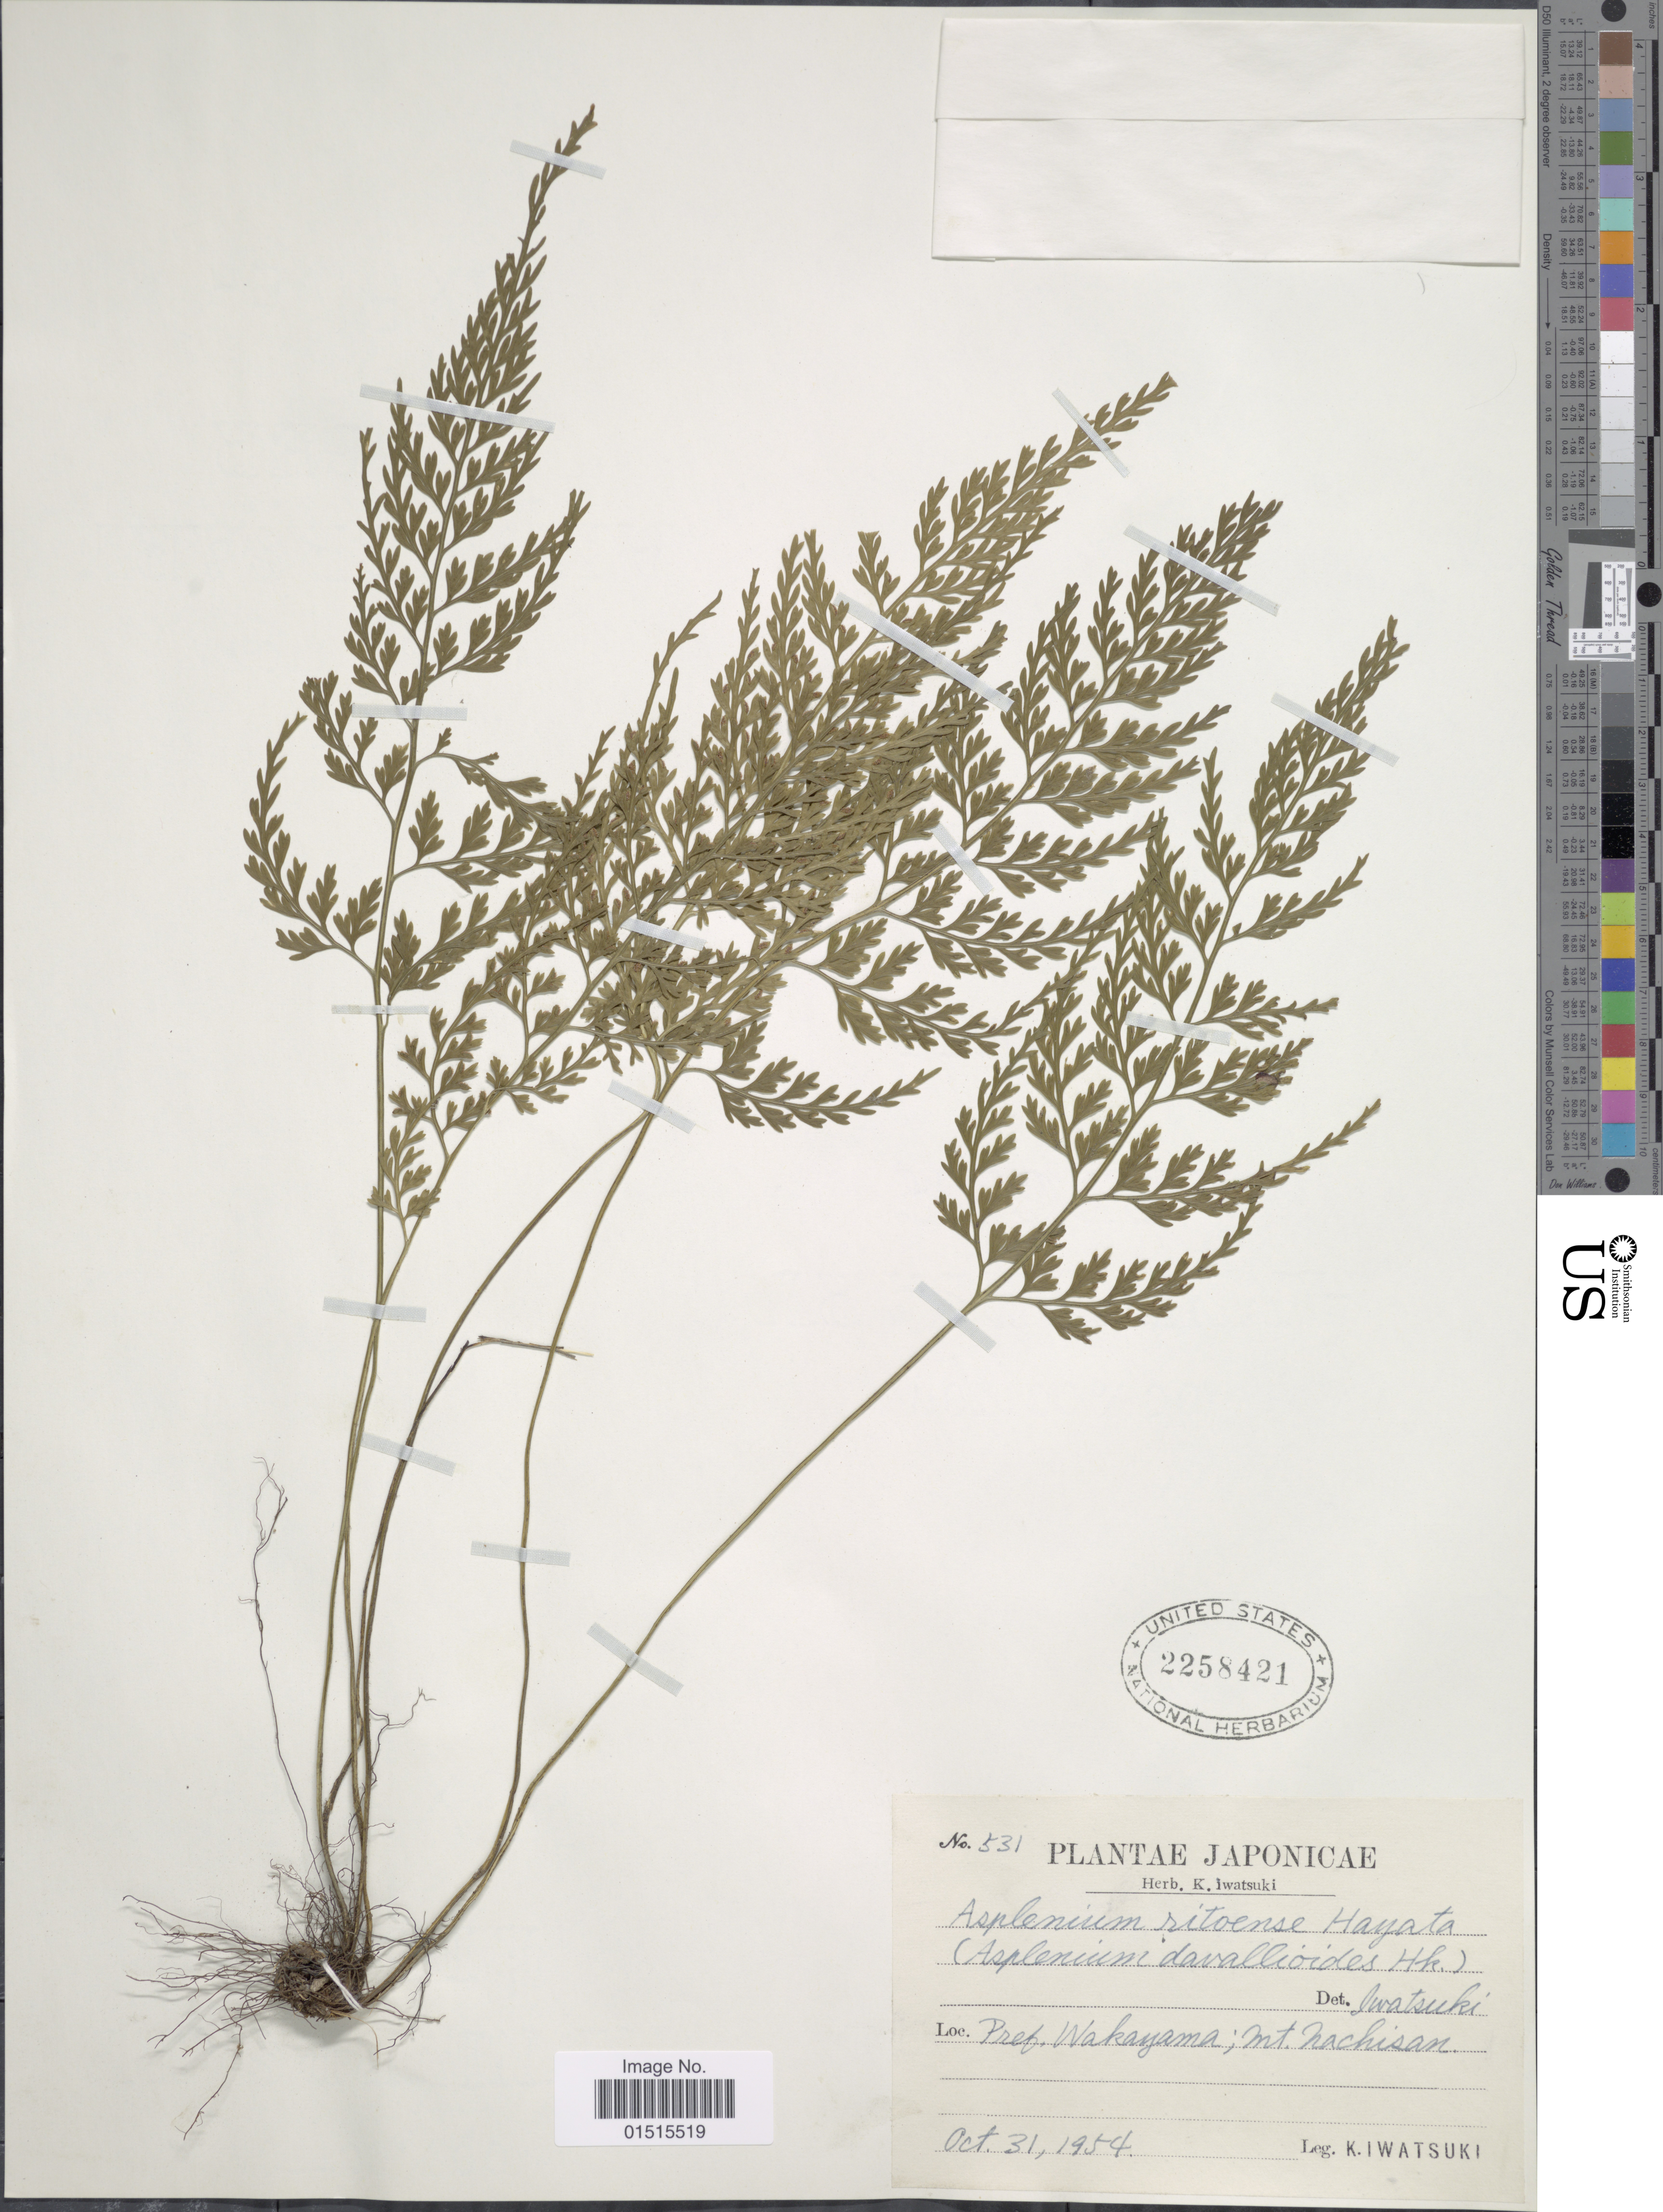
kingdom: Plantae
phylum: Tracheophyta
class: Polypodiopsida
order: Polypodiales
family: Aspleniaceae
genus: Asplenium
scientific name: Asplenium ritoense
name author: Hayata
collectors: K. Iwatsuki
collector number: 531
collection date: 1954-10-31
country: Japan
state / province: Wakayama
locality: Mt. Nachisan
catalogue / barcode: US 2258421